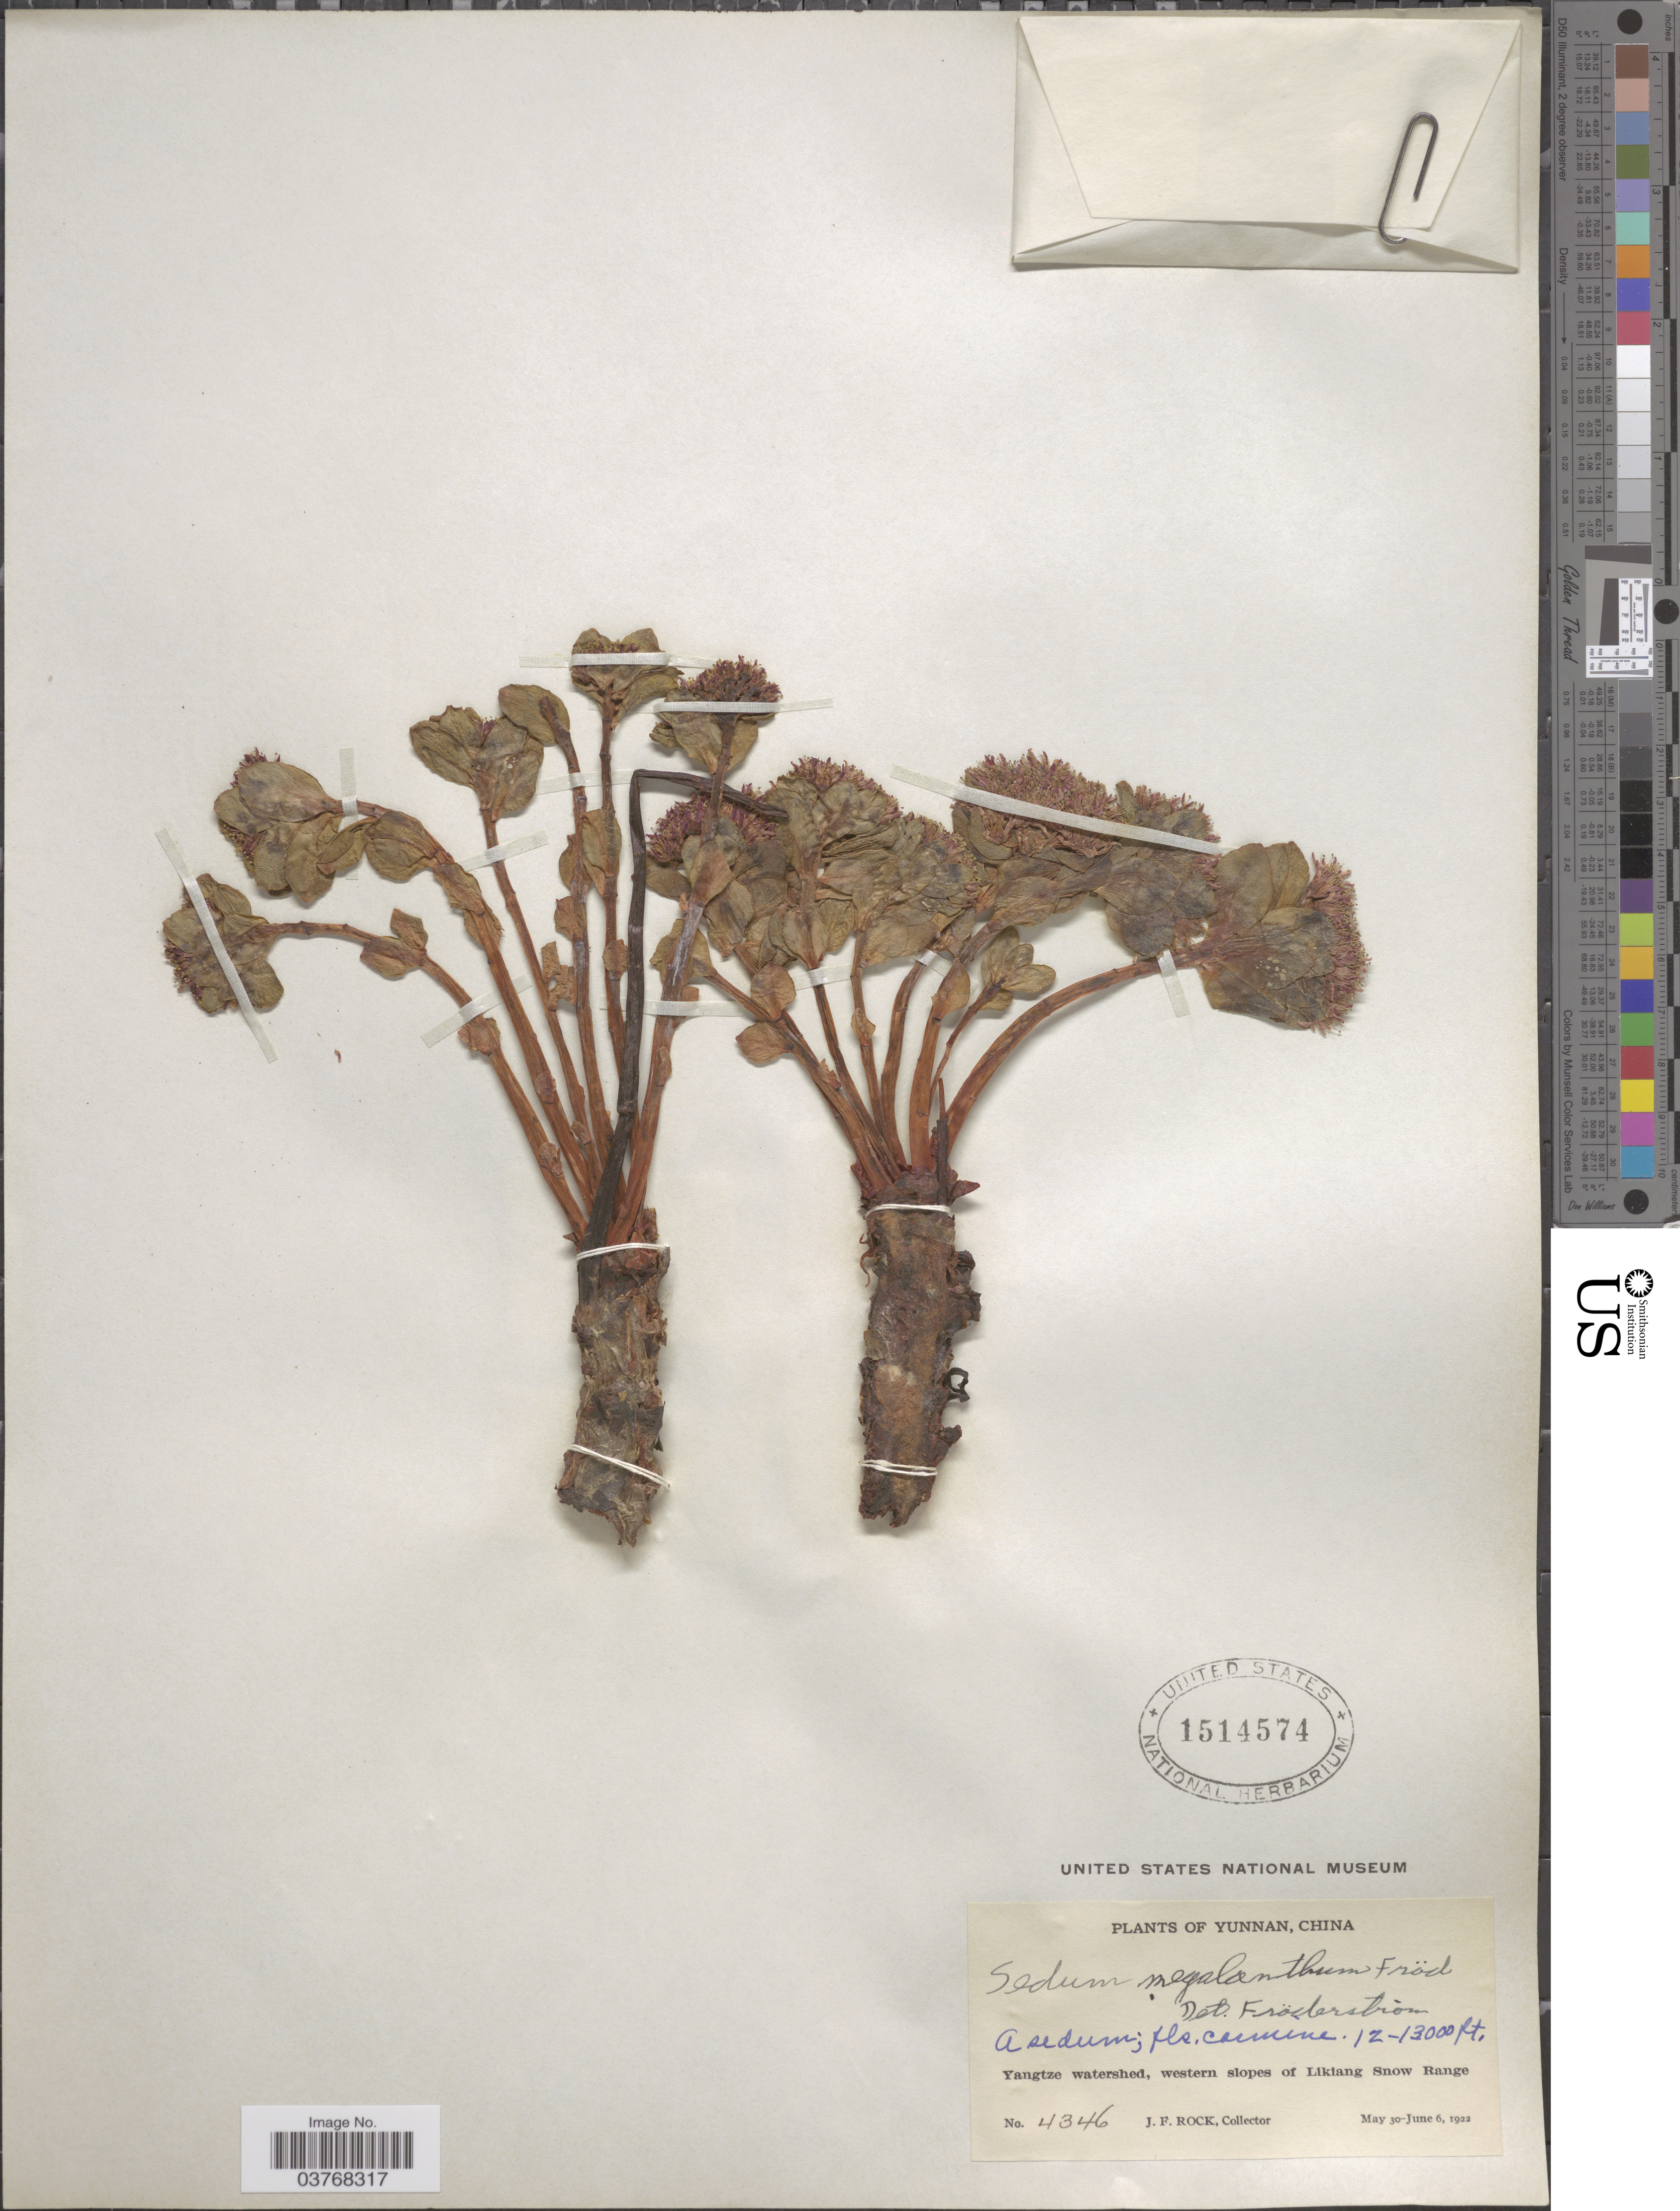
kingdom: Plantae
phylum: Tracheophyta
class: Magnoliopsida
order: Saxifragales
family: Crassulaceae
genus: Rhodiola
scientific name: Rhodiola crenulata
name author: (Hook. f. & Thomson) H. Ohba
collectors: J. Rock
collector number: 4346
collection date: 1922-05-30/1922-06-06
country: China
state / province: Yunnan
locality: Yangtze watershed, western slopes of Likiang Sanow Range.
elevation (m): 3658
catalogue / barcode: US 1514574